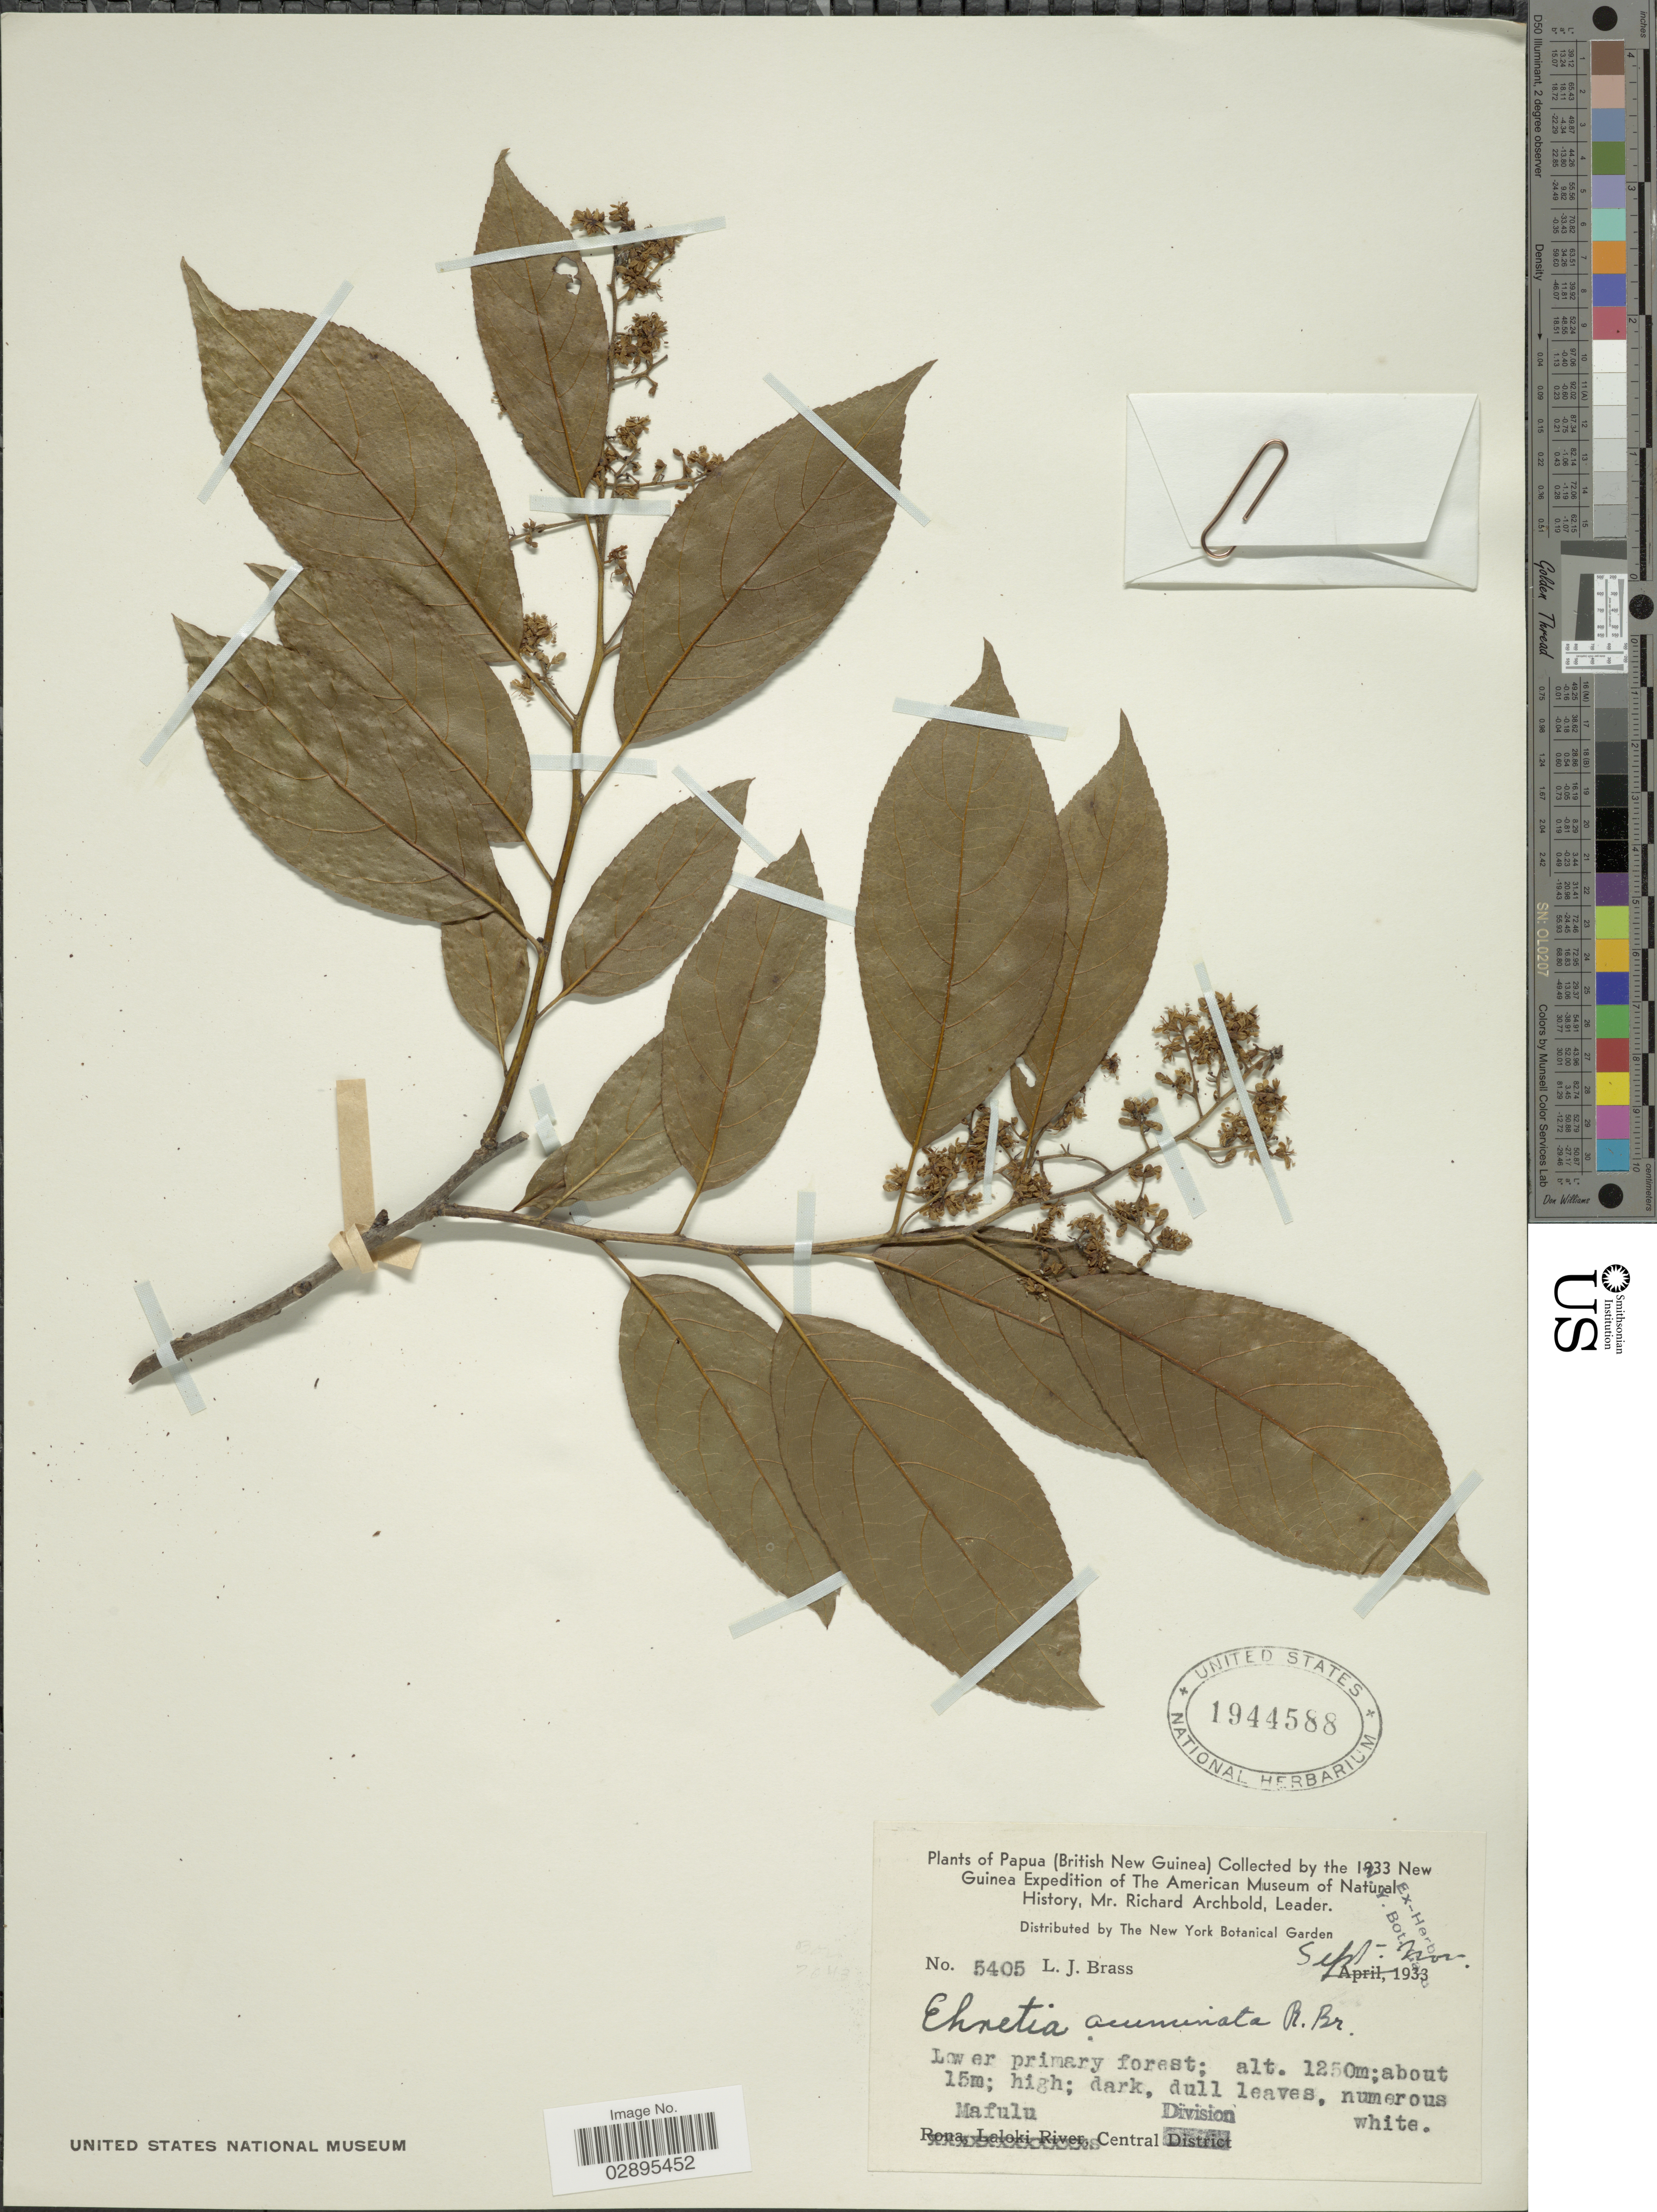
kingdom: Plantae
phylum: Tracheophyta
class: Magnoliopsida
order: Boraginales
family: Ehretiaceae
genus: Ehretia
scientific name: Ehretia acuminata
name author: R. Br.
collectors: L. J. Brass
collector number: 5405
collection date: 1933-09/1933-11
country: Indonesia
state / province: Papua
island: New Guinea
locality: (British New Guinea). Mafulu, Central Division.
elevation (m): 1250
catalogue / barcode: US 1944588